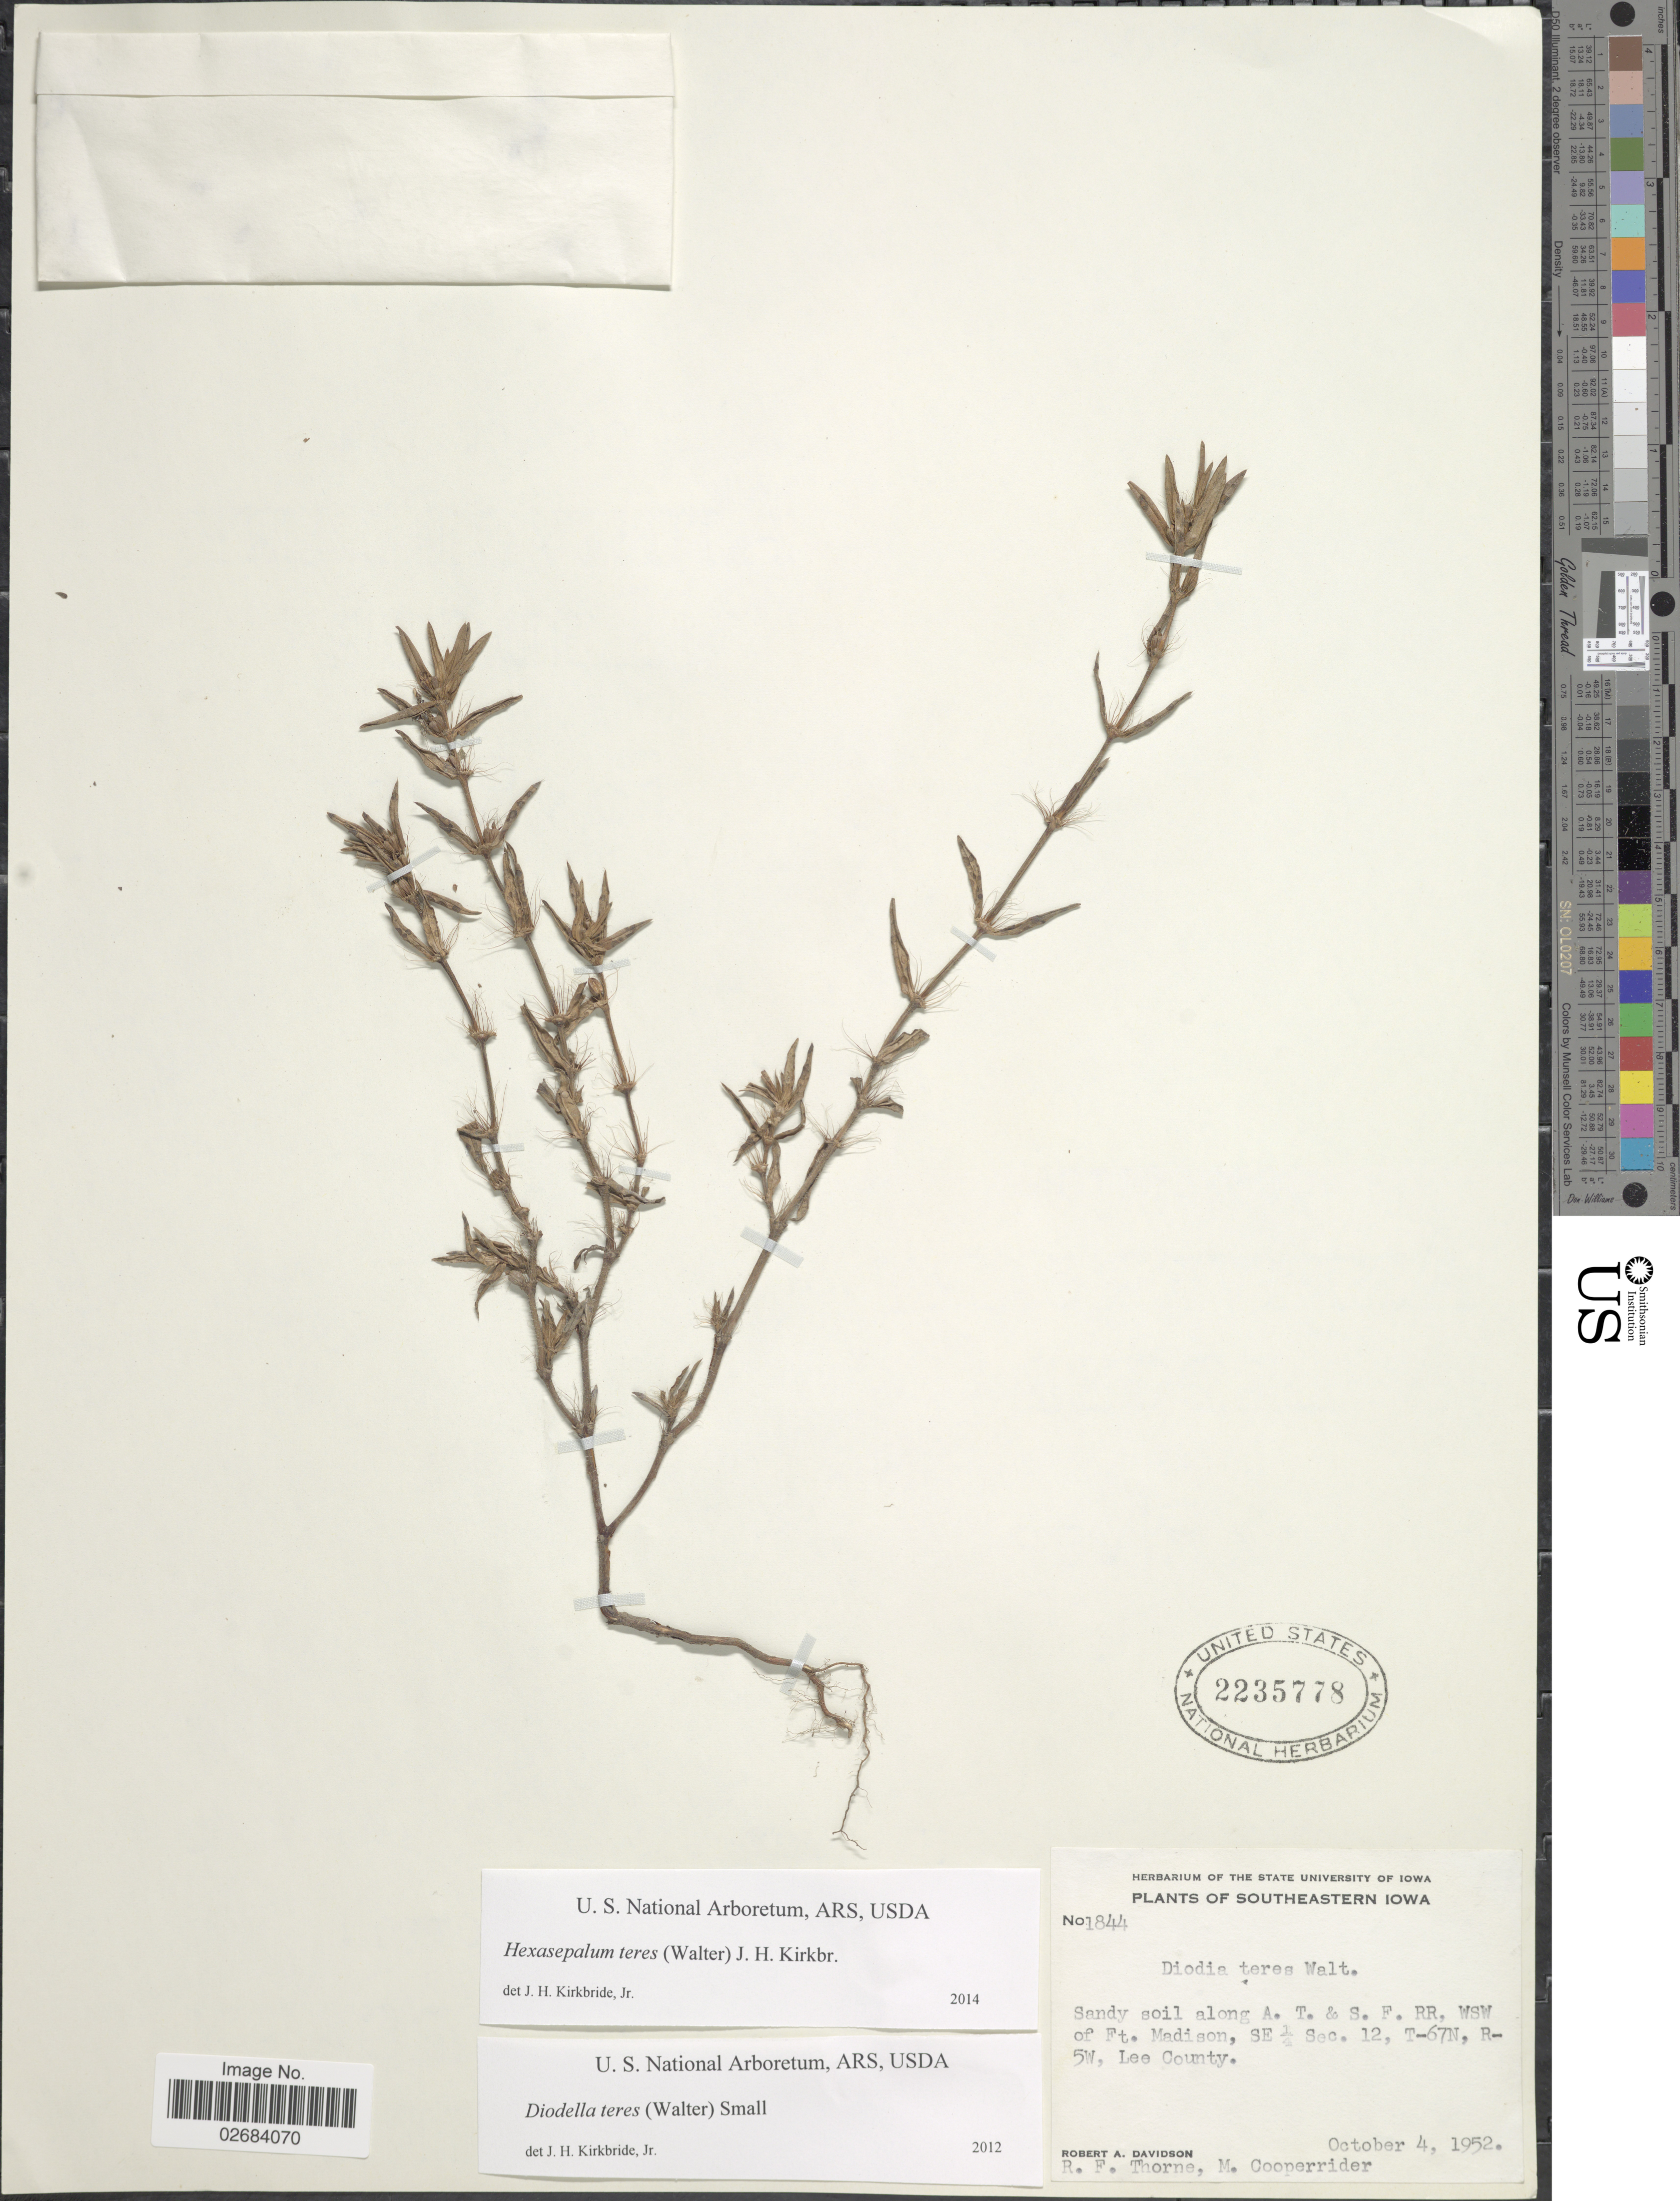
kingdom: Plantae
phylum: Tracheophyta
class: Magnoliopsida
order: Gentianales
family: Rubiaceae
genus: Diodia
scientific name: Diodia teres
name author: Walter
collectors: R. A. Davidson, R. F. Thorne & M. Cooperrider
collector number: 1844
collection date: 1952-10-04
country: United States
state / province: Iowa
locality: Southeastern Iowa, sandy soil along A.T. & S. F. RR., WSW of Ft. Madison, SE 1/4 Sec. 12, T-67N, R-5W, Lee County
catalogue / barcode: US 2235778